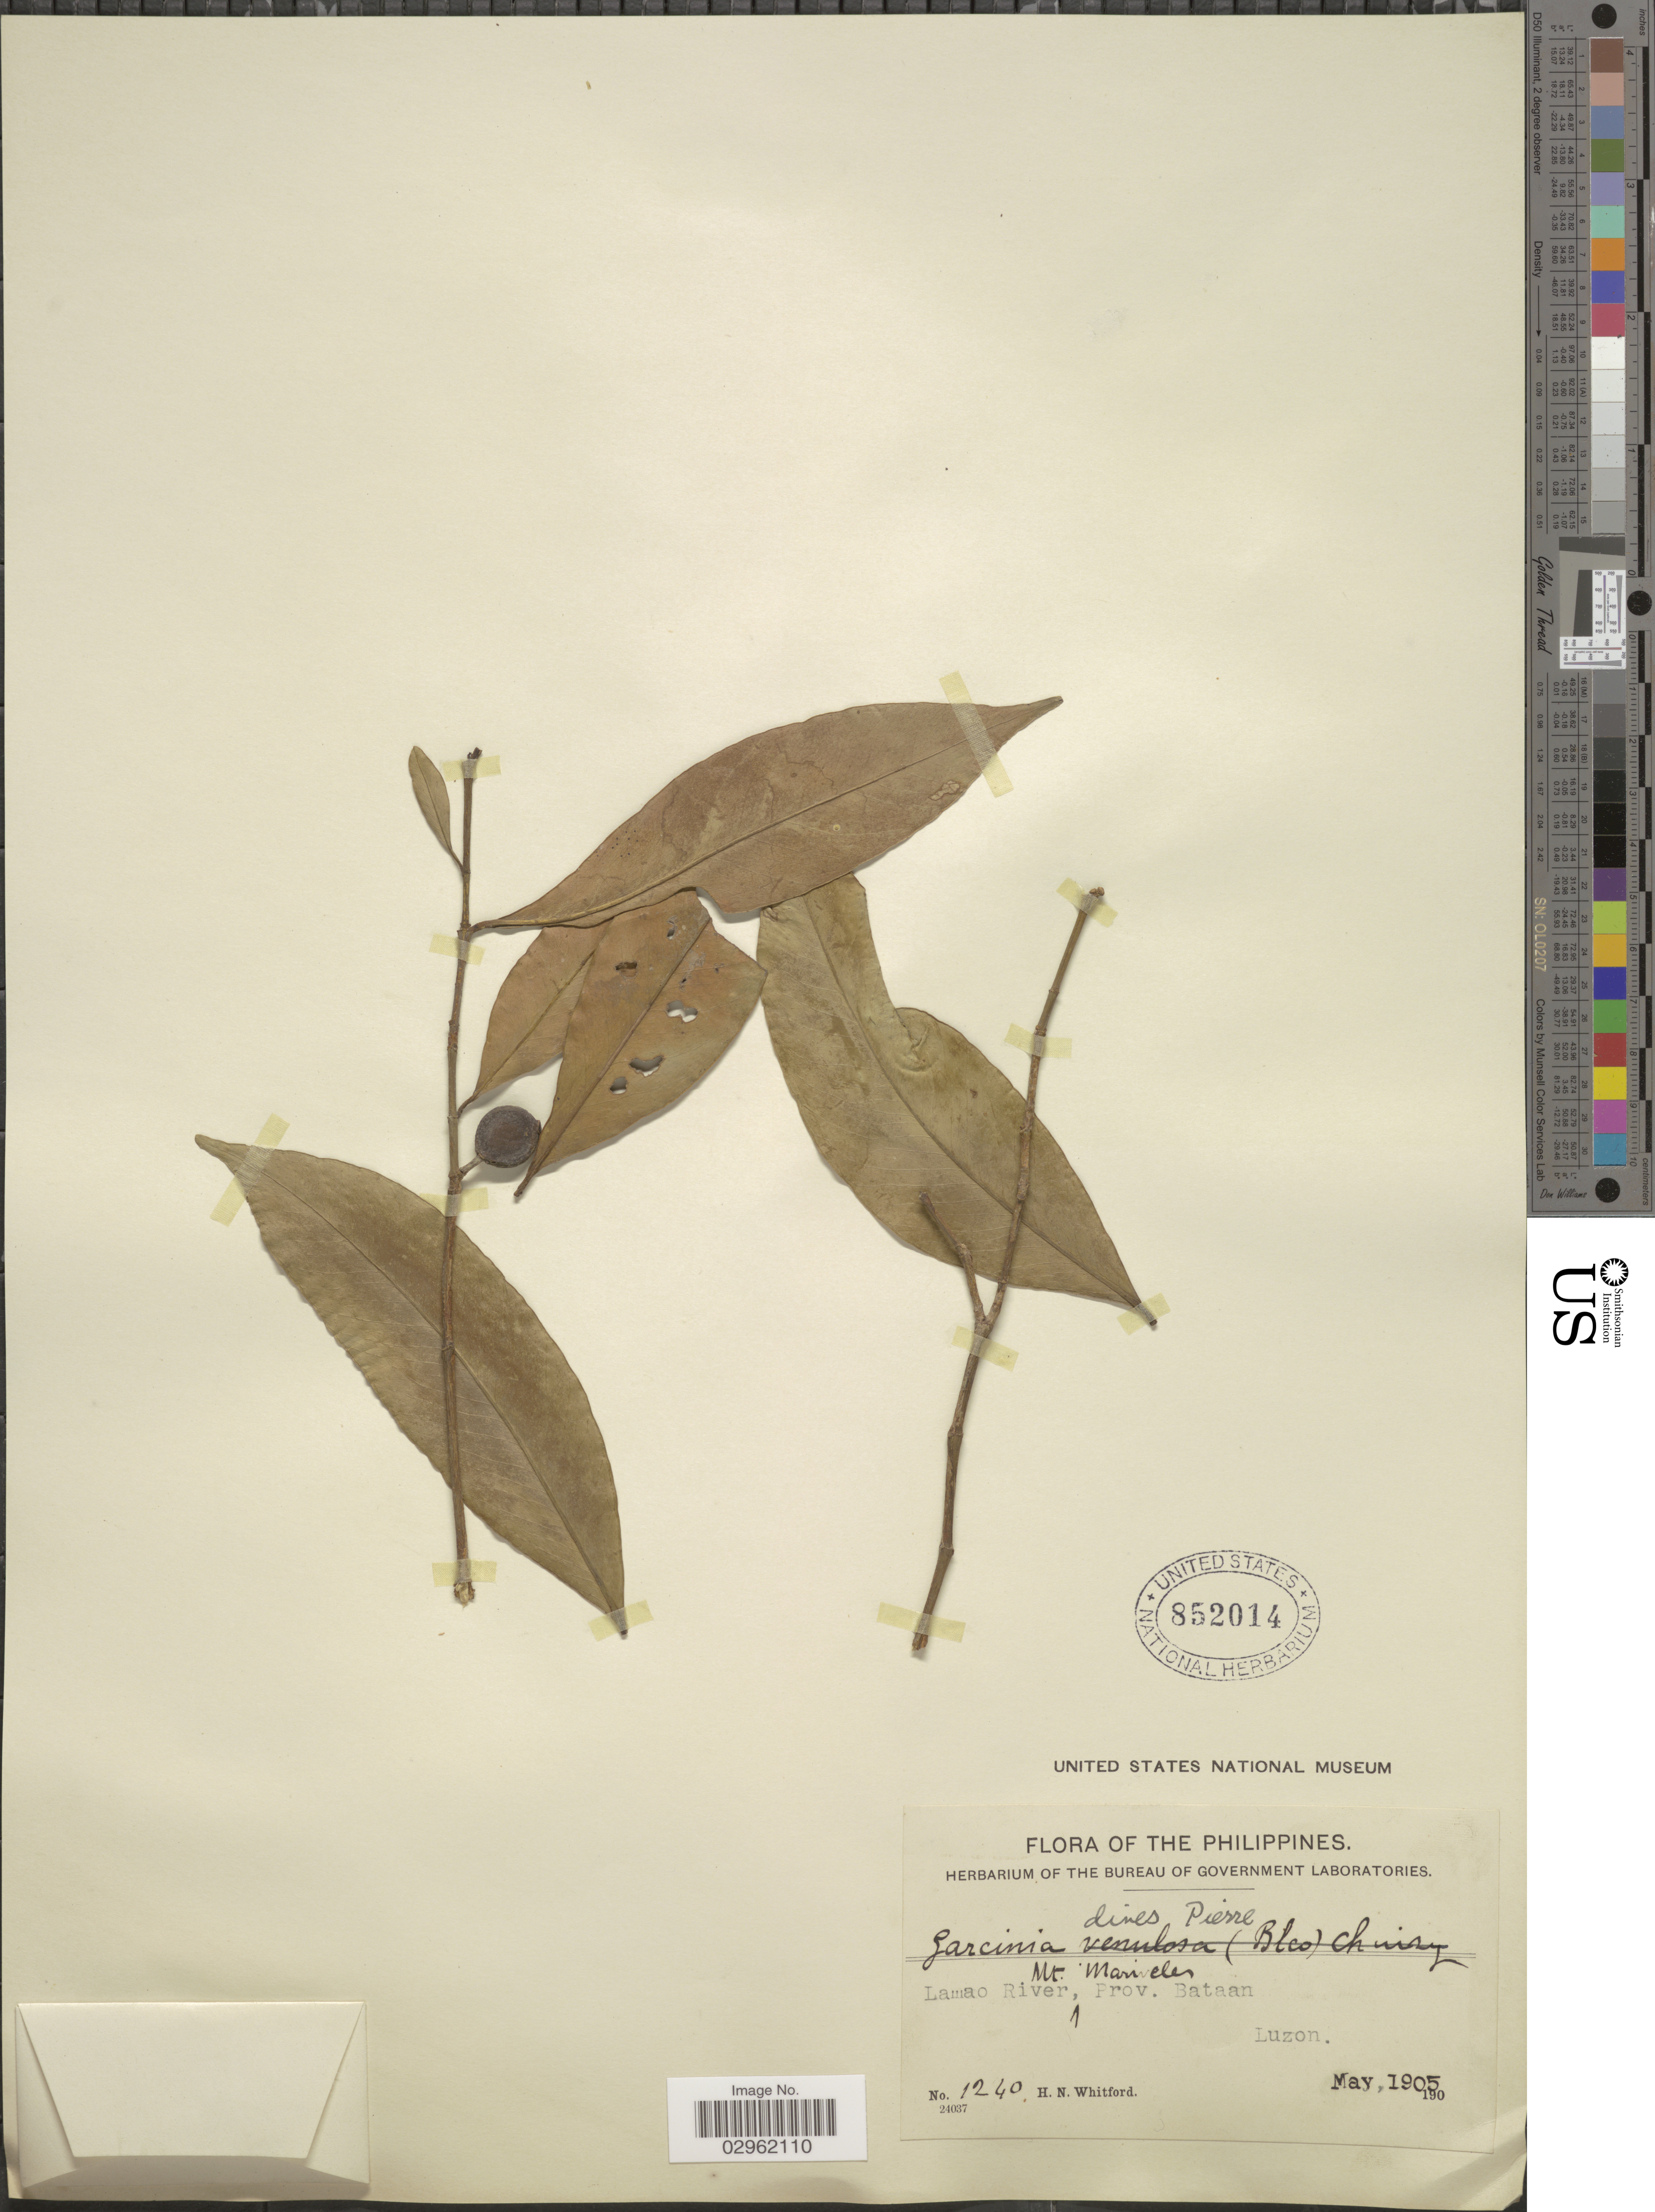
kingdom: Plantae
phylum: Tracheophyta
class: Magnoliopsida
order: Malpighiales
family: Clusiaceae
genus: Garcinia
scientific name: Garcinia dives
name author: Pierre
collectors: H. N. Whitford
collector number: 1240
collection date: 1905-05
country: Philippines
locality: Lamao River, Mt. Mariveles, Province of Bataan, Luzon.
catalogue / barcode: US 852014